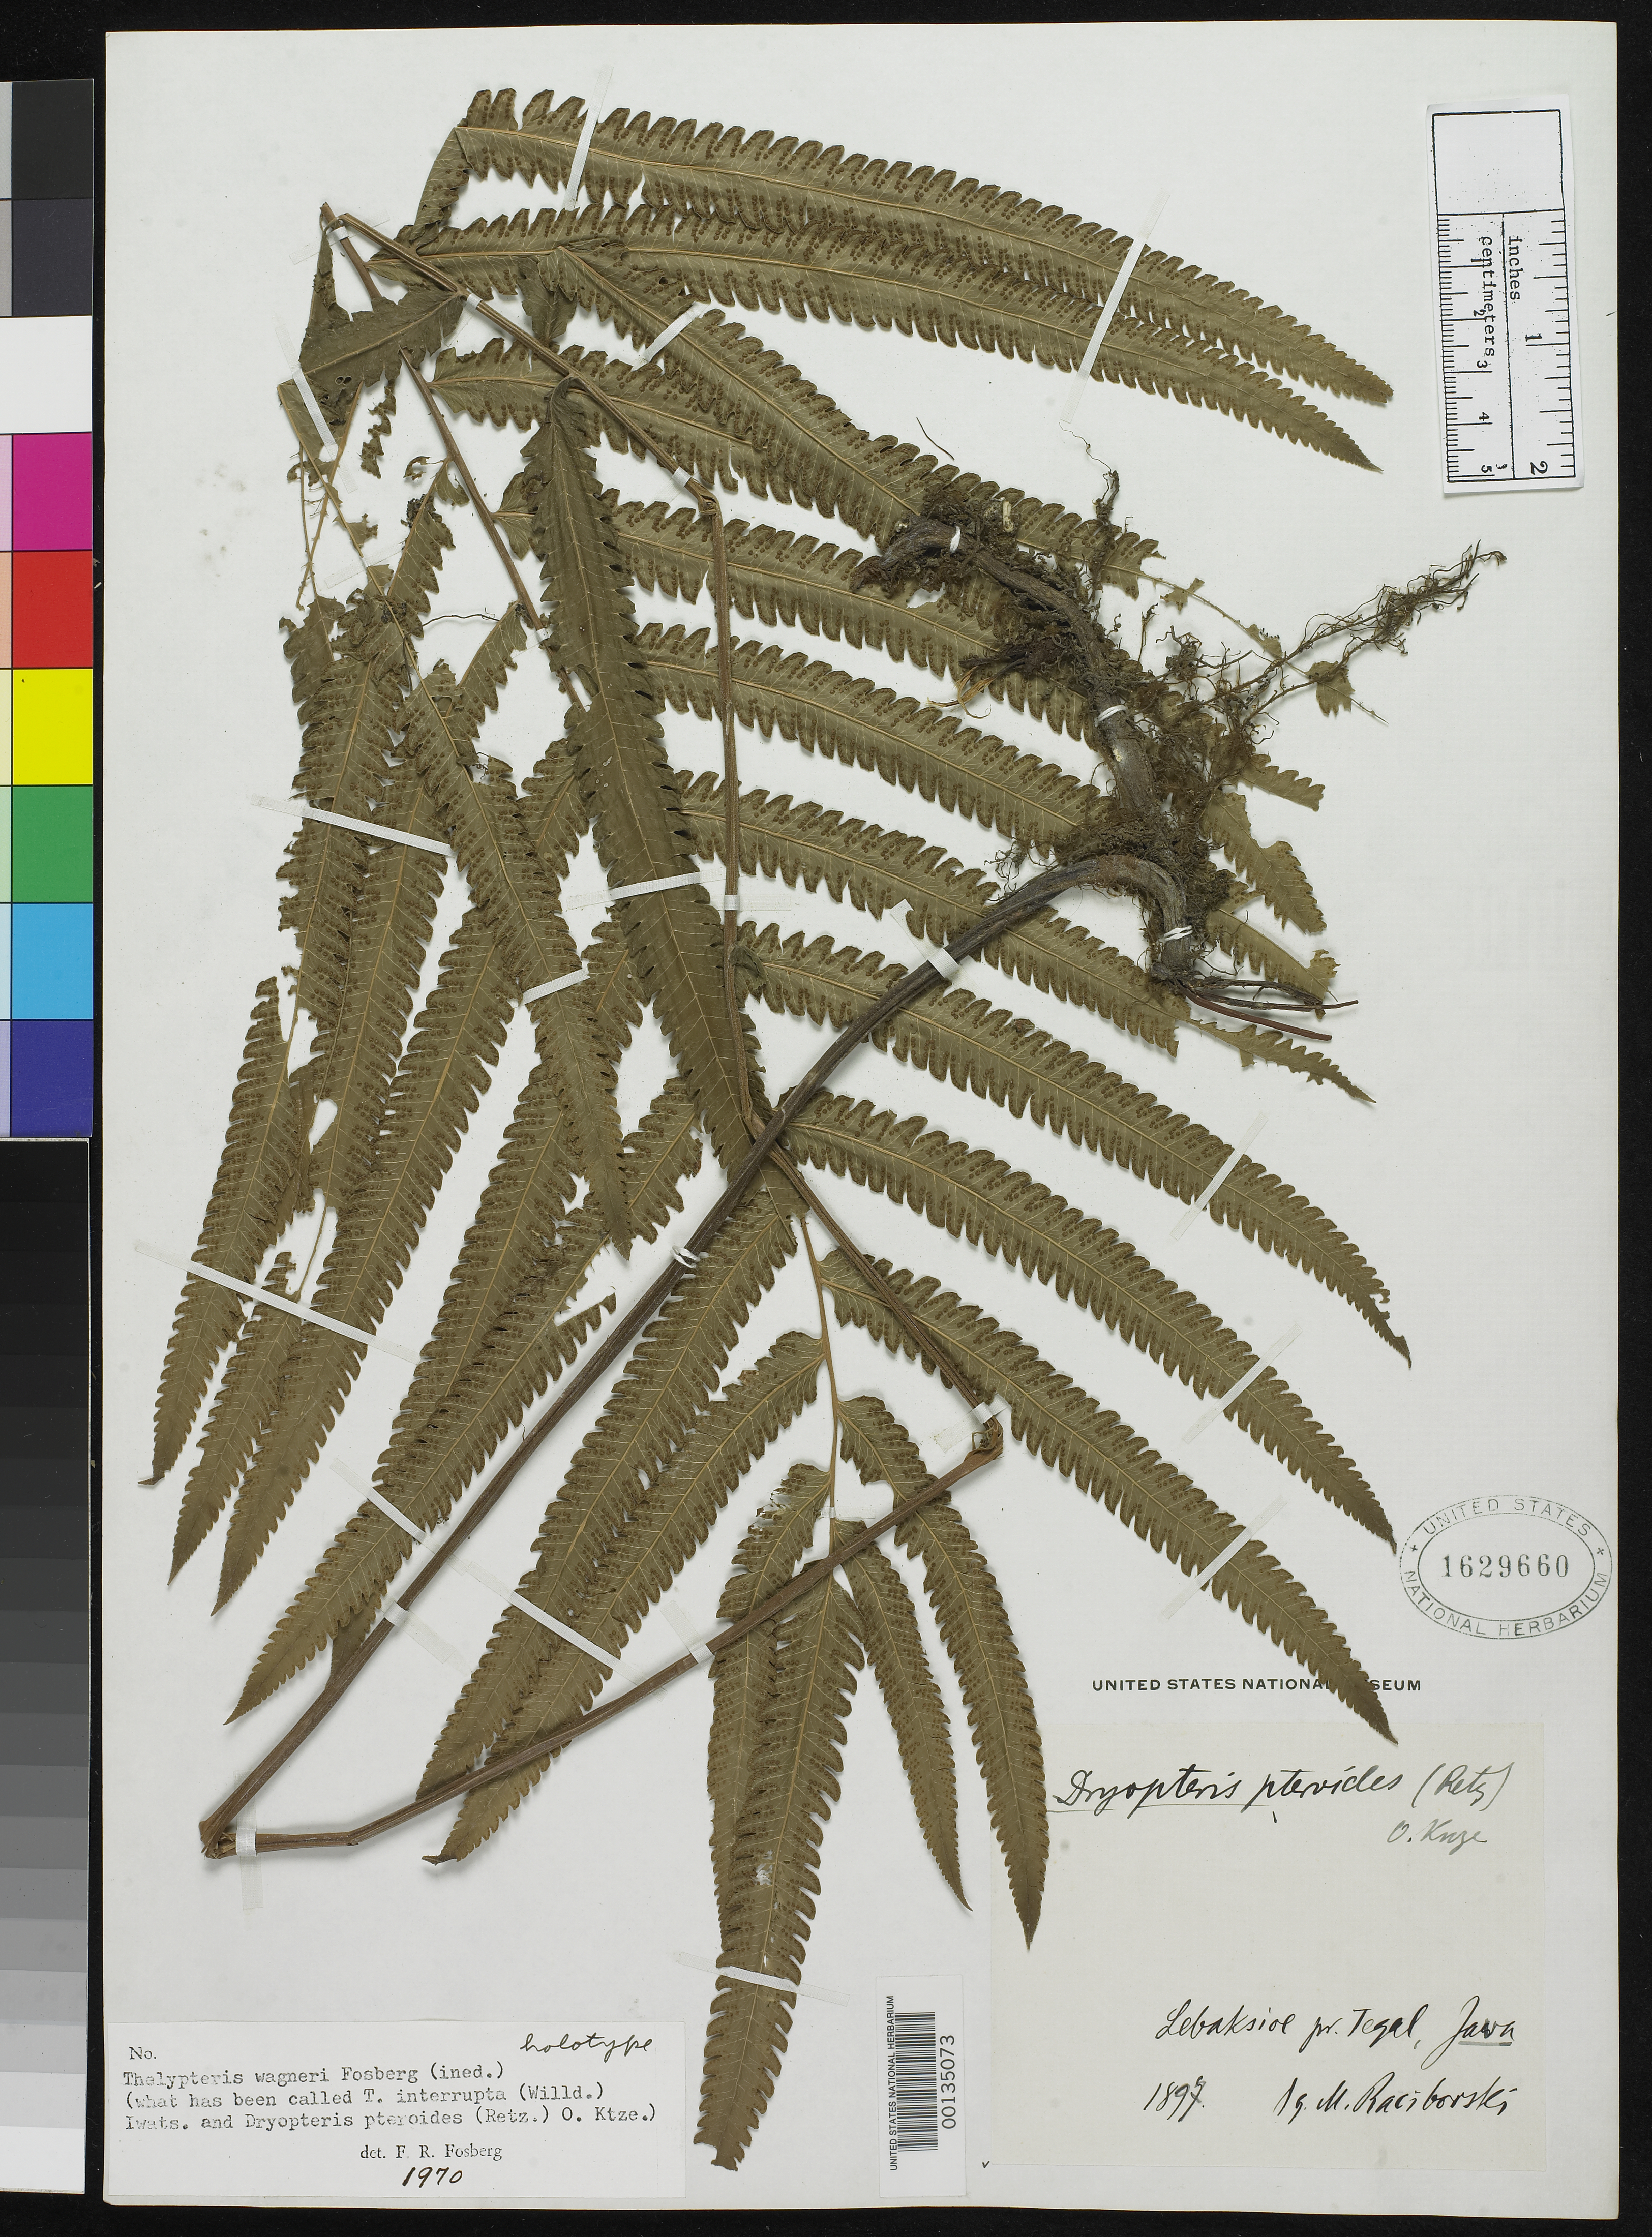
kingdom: Plantae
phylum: Tracheophyta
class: Polypodiopsida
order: Polypodiales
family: Thelypteridaceae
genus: Thelypteris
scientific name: Thelypteris wagneri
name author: Fosberg & Sachet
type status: Holotype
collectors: M. Raciborski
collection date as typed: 1897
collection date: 1897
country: Indonesia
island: Java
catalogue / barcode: US 1629660